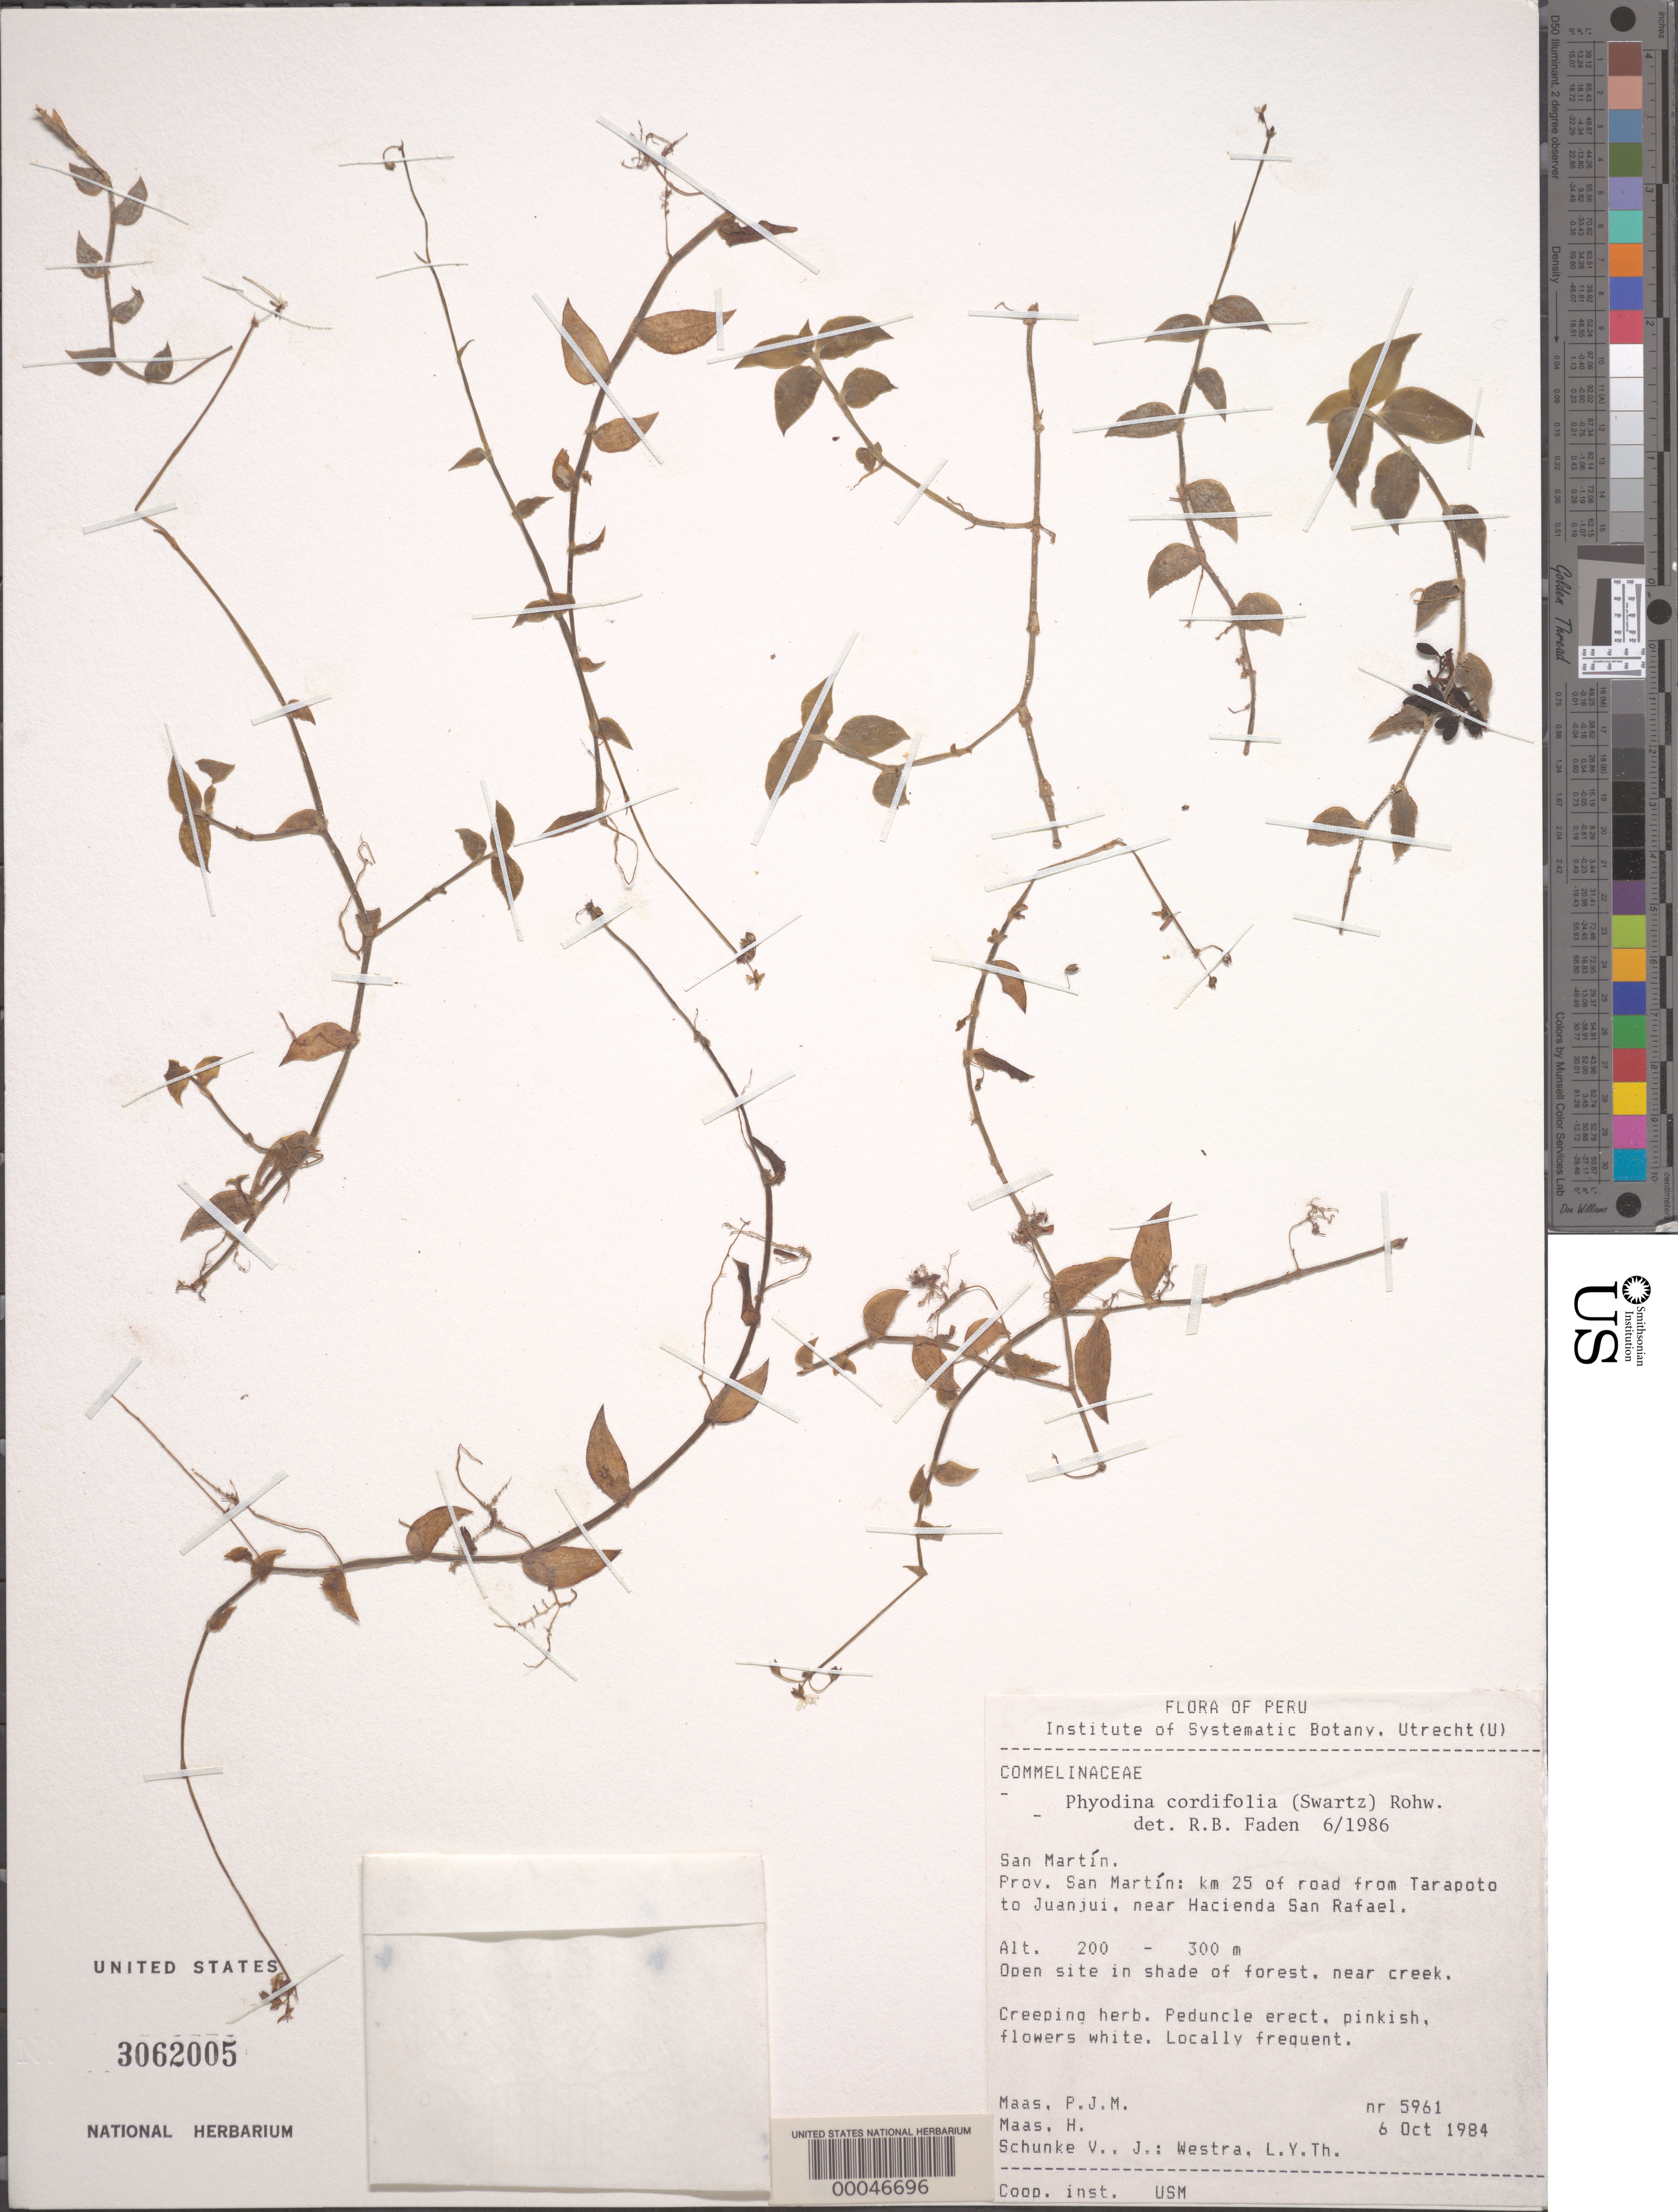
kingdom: Plantae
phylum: Tracheophyta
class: Liliopsida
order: Commelinales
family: Commelinaceae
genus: Callisia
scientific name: Callisia cordifolia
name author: (Sw.) E.S. Anderson & Woodson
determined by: Faden, Robert B., (US), Smithsonian Institution - National Museum of Natural History (UNITED STATES)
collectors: P. Maas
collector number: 5961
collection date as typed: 06 Oct 1984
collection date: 1984-10-06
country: Peru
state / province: San Martín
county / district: San Martín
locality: Near hacienda san rafael, road from tarapoto to juanjui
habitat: Near creek, shaded forest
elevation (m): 200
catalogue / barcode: US 3062005